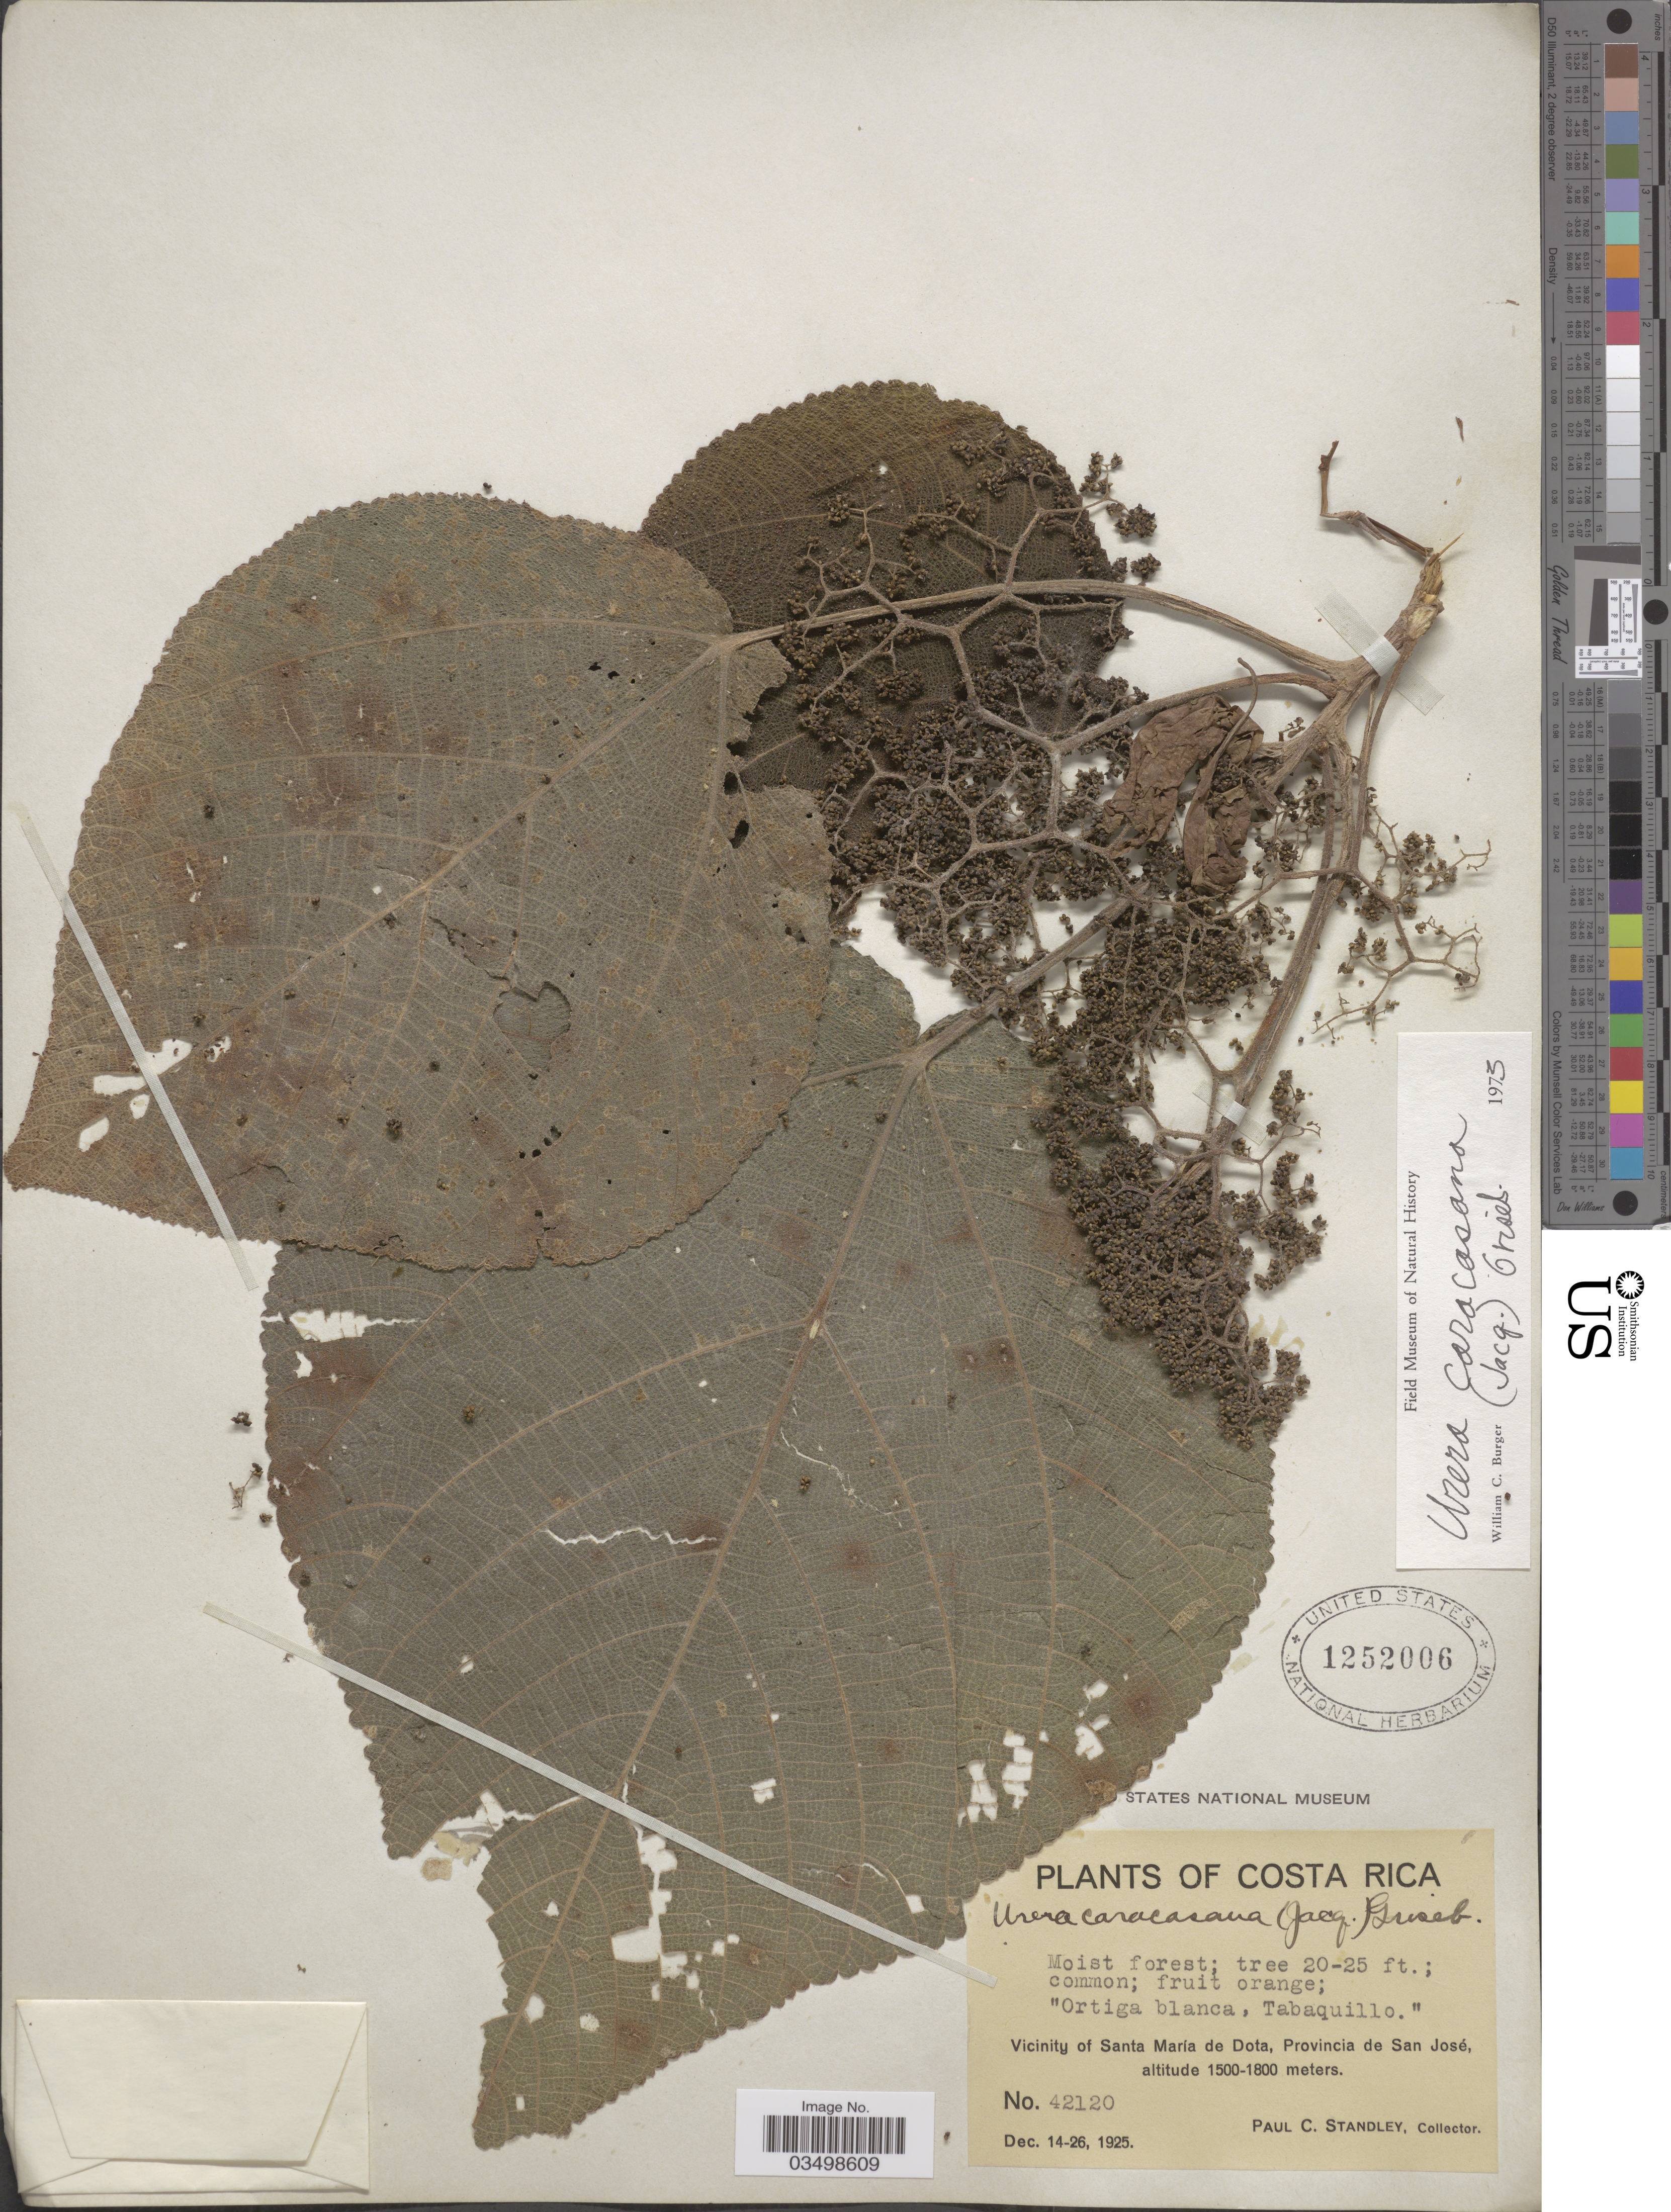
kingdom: Plantae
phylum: Tracheophyta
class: Magnoliopsida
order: Rosales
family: Urticaceae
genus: Urera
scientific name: Urera caracasana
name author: (Jacq.) Gaudich. ex Griseb.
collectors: P. C. Standley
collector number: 42120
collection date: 1925-12-14/1925-12-26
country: Costa Rica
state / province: San José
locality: Vicinity of Santa María de Dota.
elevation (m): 1500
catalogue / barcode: US 1252006